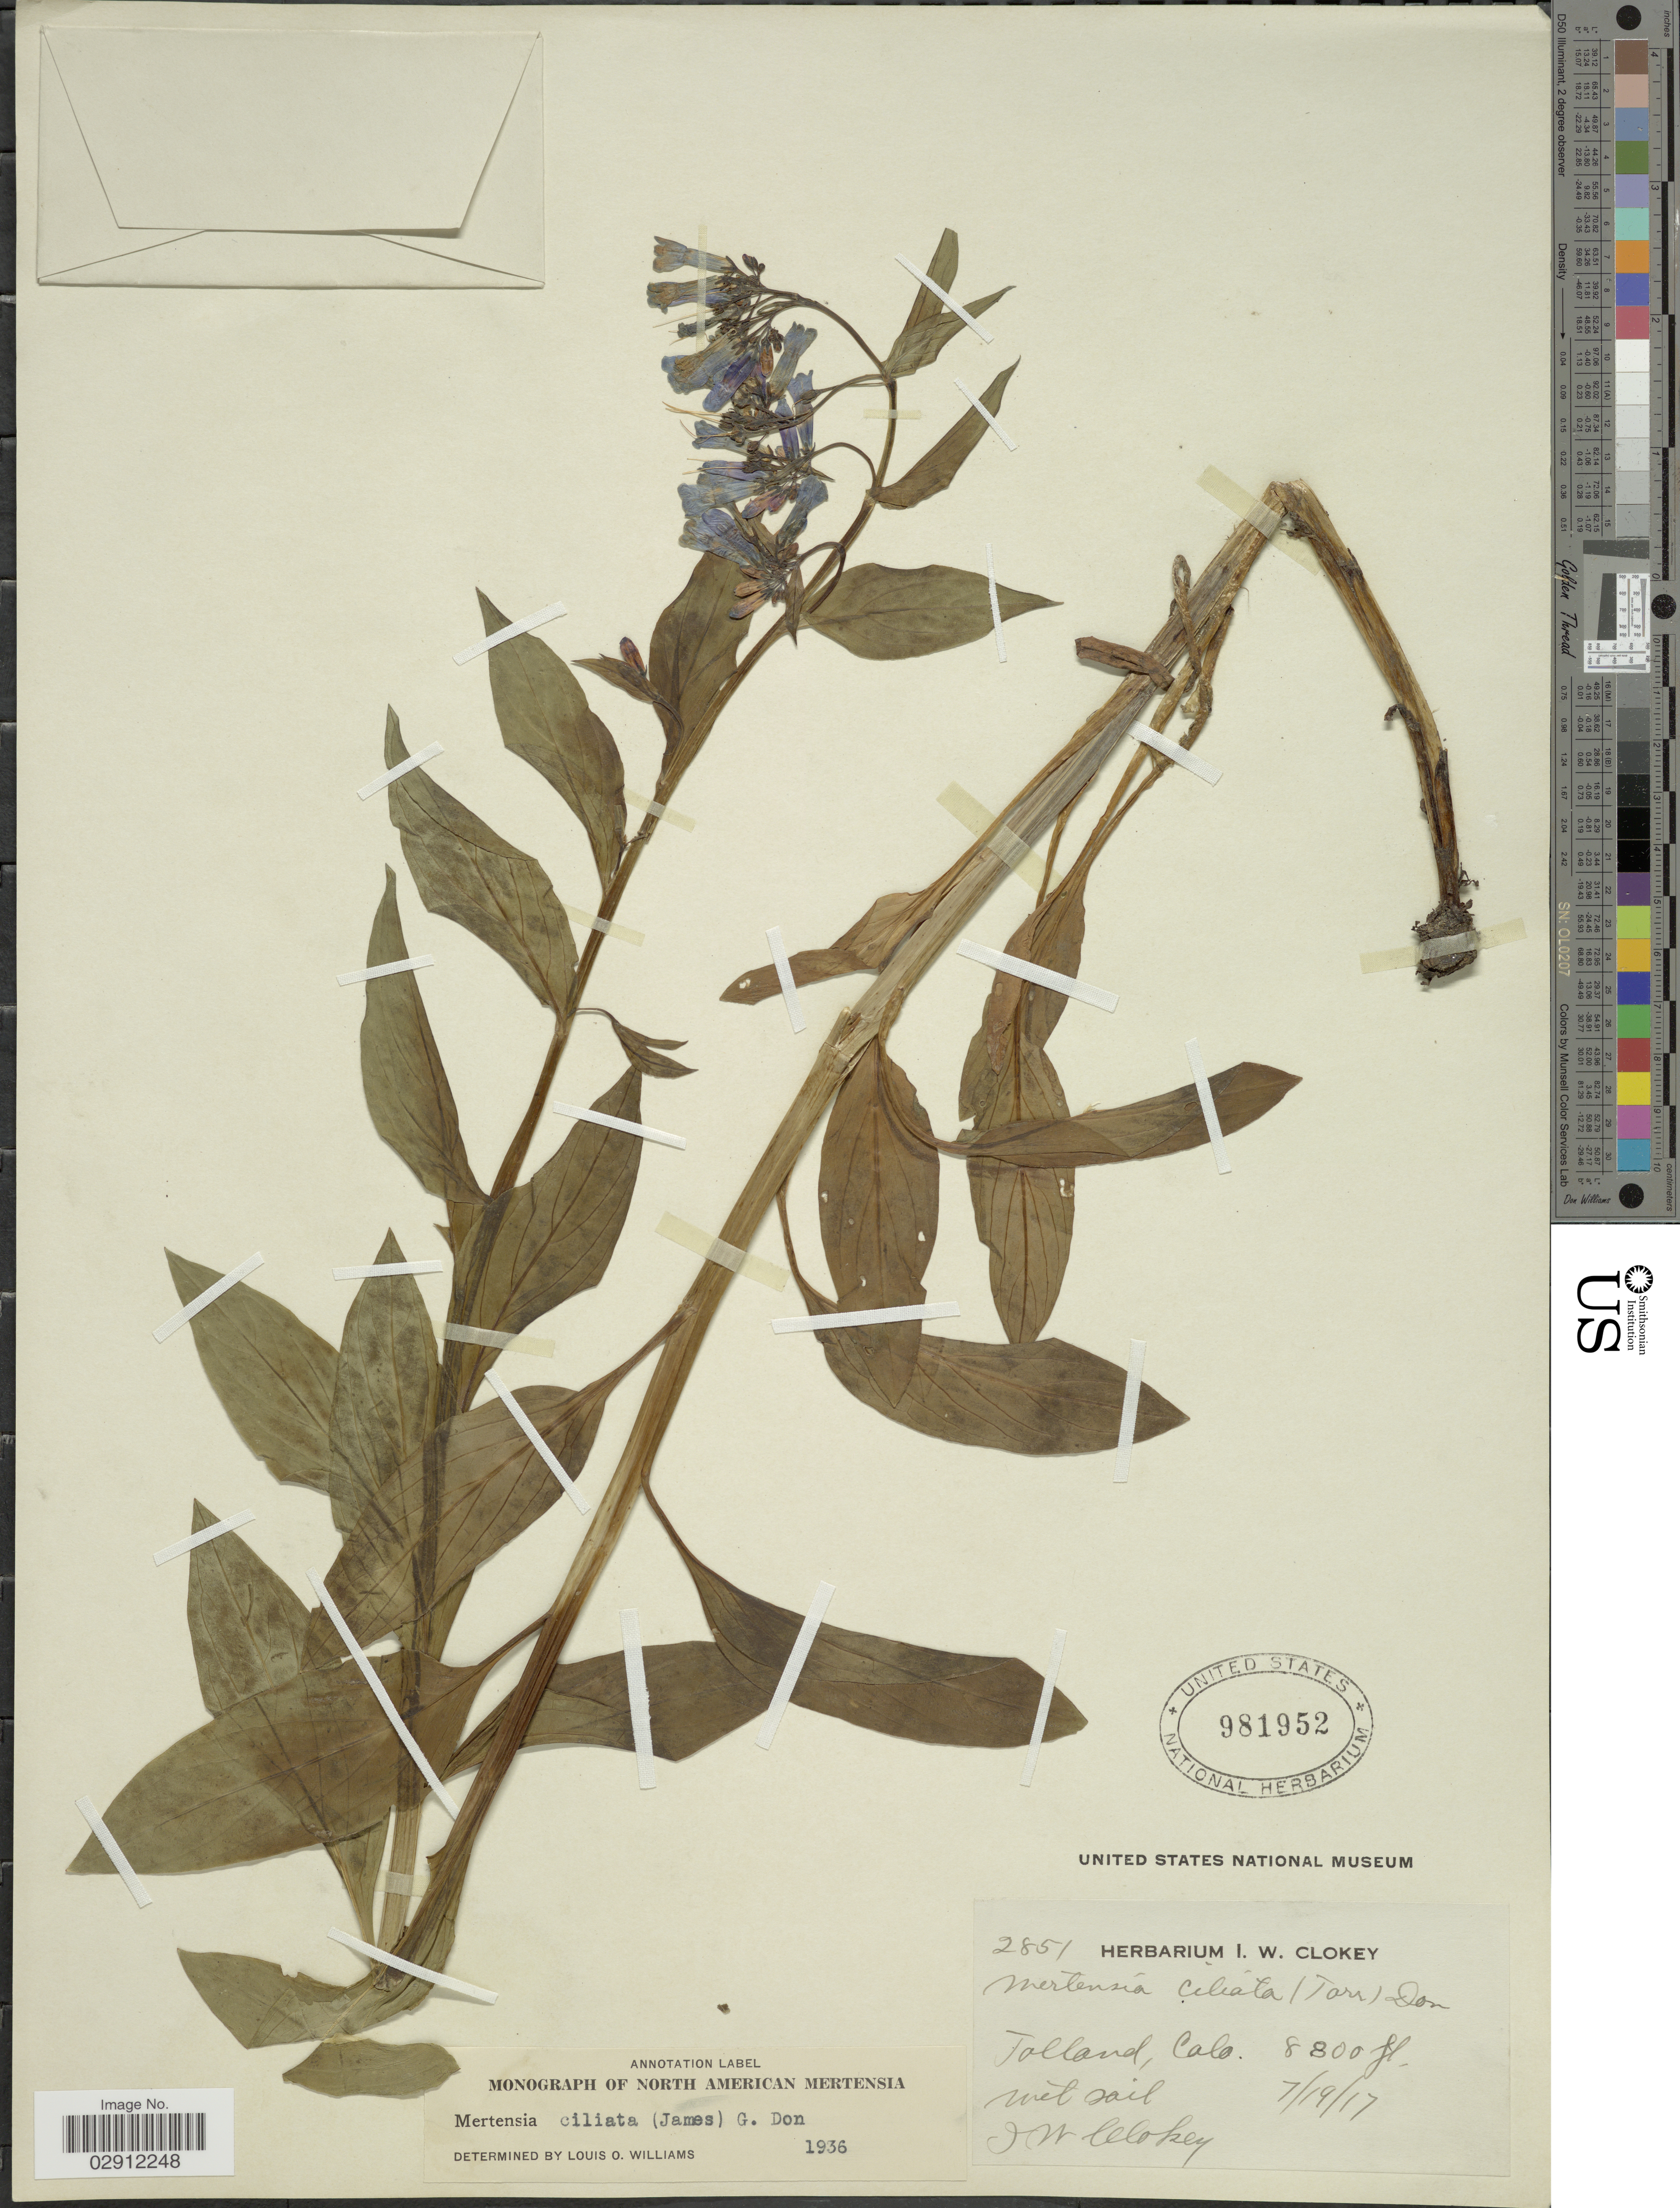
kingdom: Plantae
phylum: Tracheophyta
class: Magnoliopsida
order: Boraginales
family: Boraginaceae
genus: Mertensia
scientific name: Mertensia ciliata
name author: (James) G. Don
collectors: I. W. Clokey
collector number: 2851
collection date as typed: Transcribed d/m/y: 19/7/17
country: United States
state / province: Colorado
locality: Tolland, Colo.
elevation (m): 2682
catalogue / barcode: US 981952